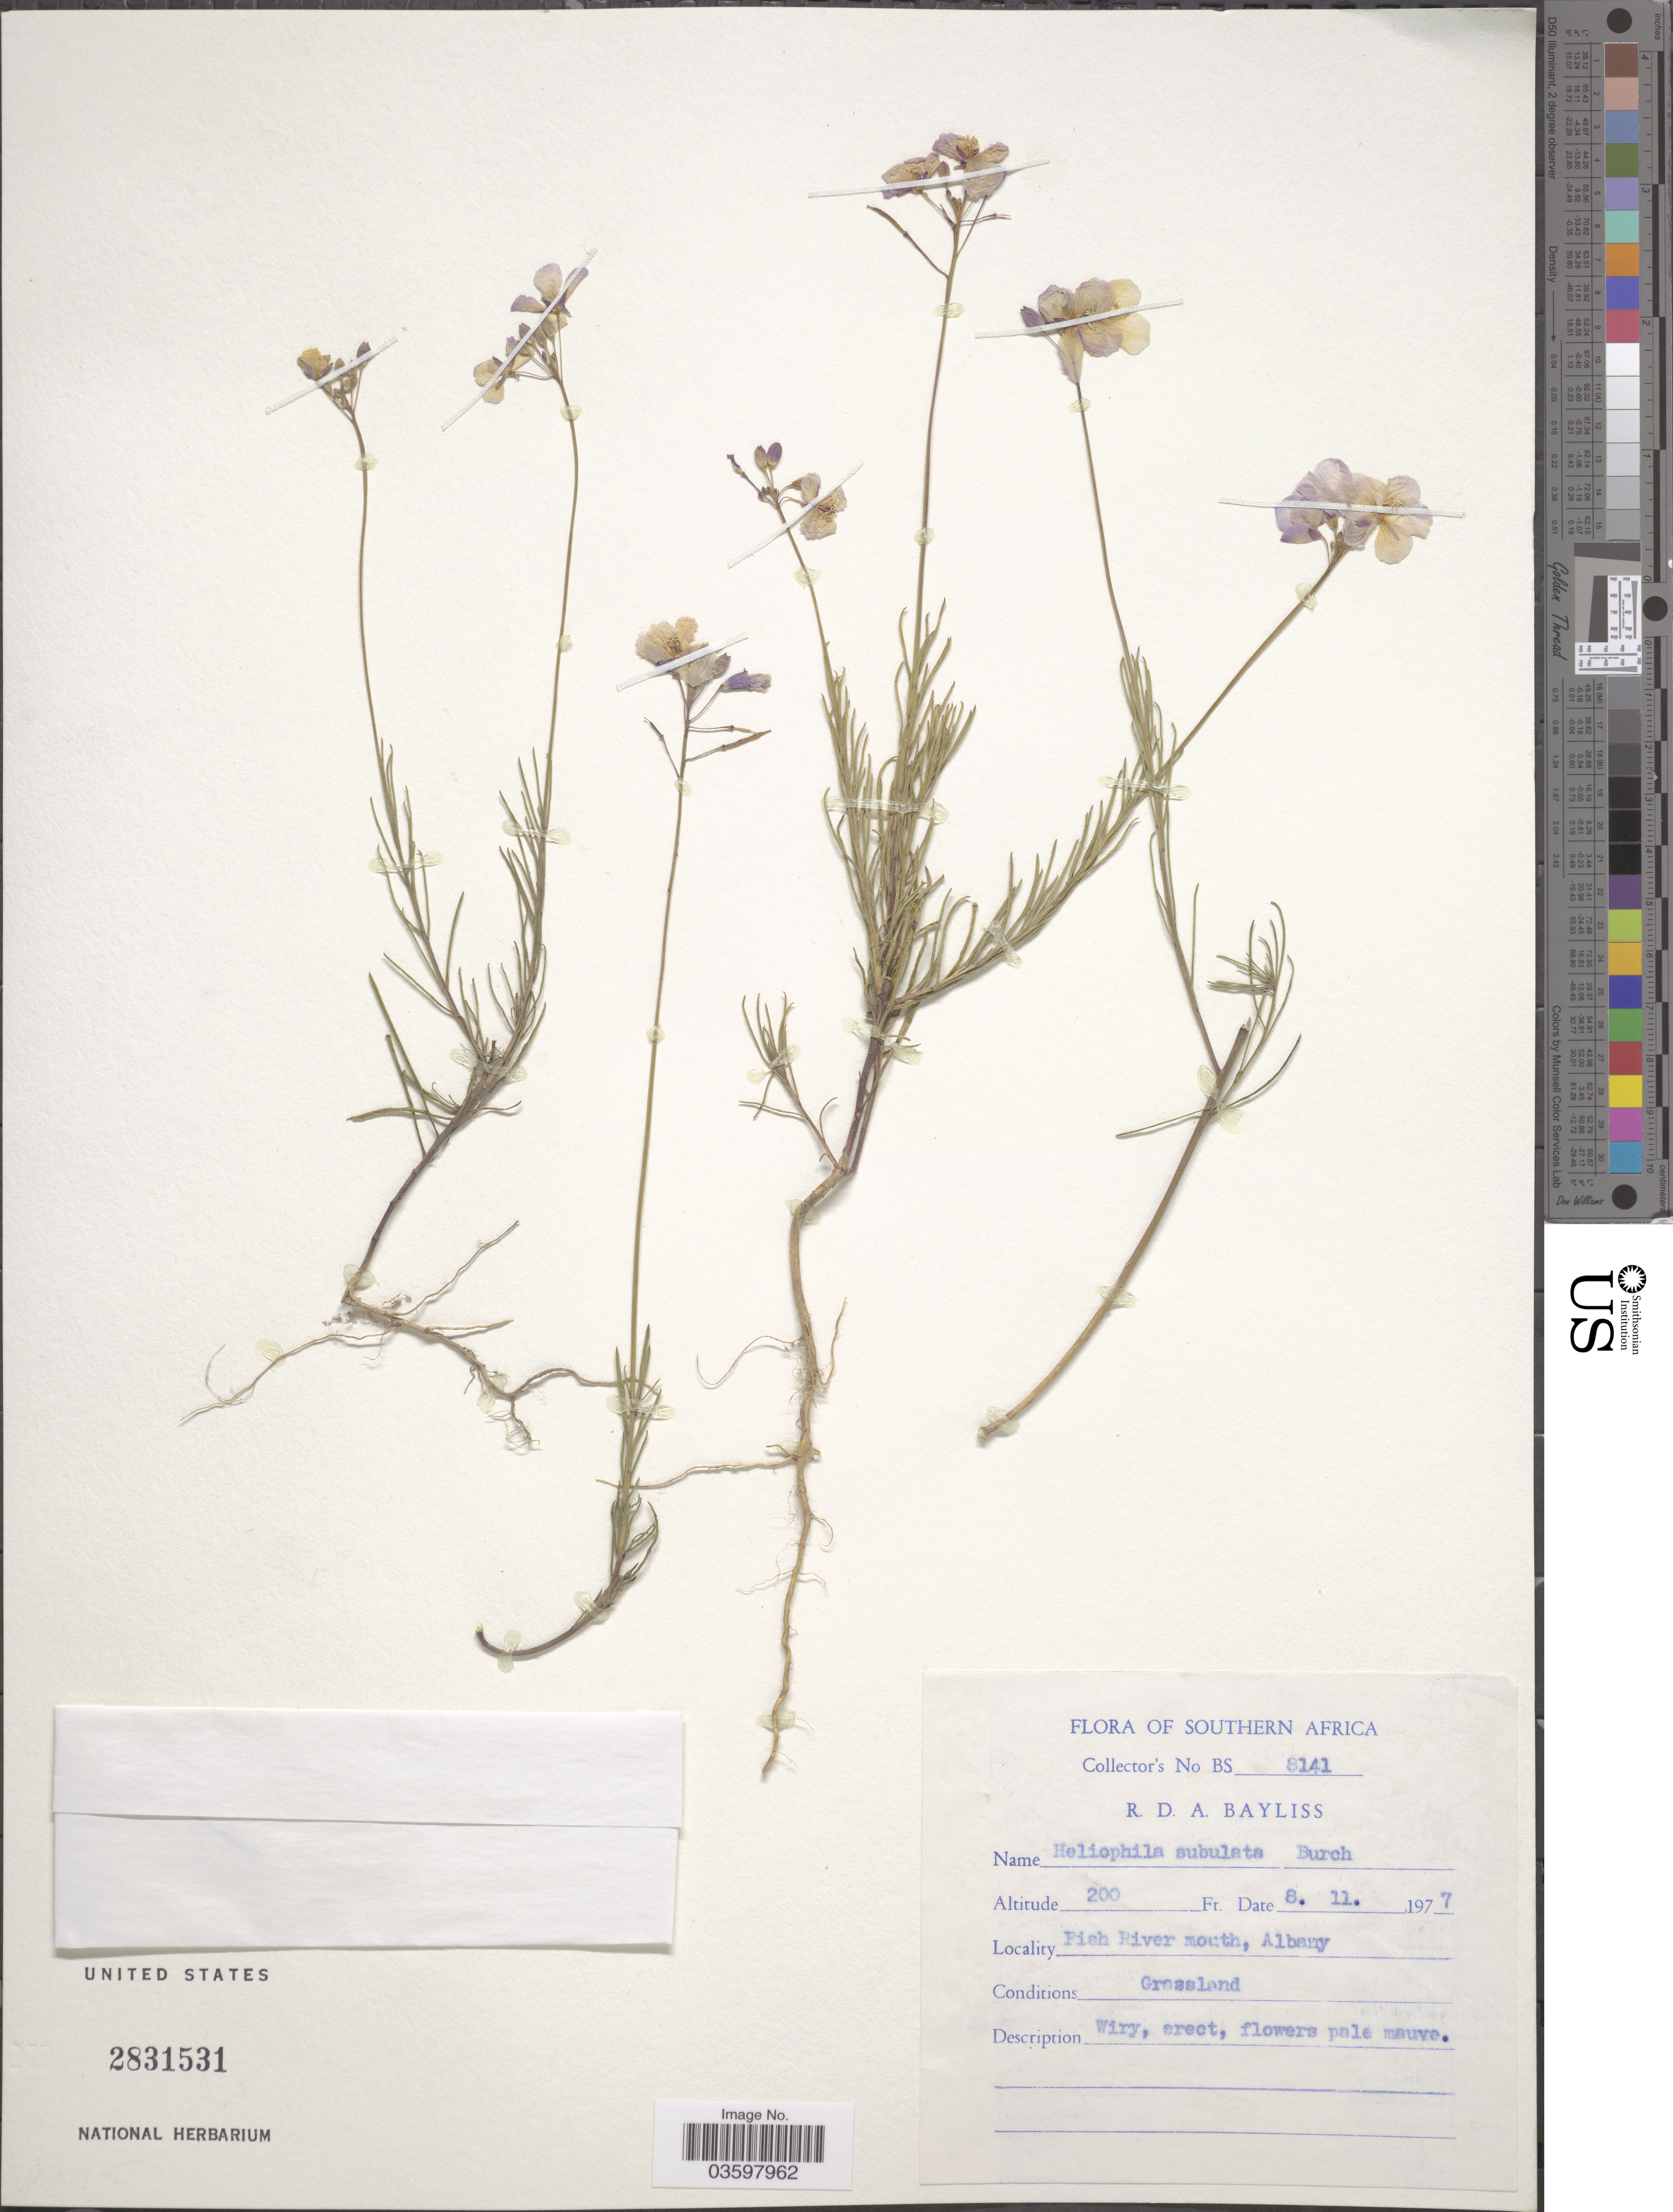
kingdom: Plantae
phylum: Tracheophyta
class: Magnoliopsida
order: Brassicales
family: Brassicaceae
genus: Heliophila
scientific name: Heliophila subulata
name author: Burch. ex DC.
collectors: R. Bayliss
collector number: BS8141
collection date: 1977-11-08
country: South Africa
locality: Southern Africa. Fish River mouth, Albany.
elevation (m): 61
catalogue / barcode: US 2831531